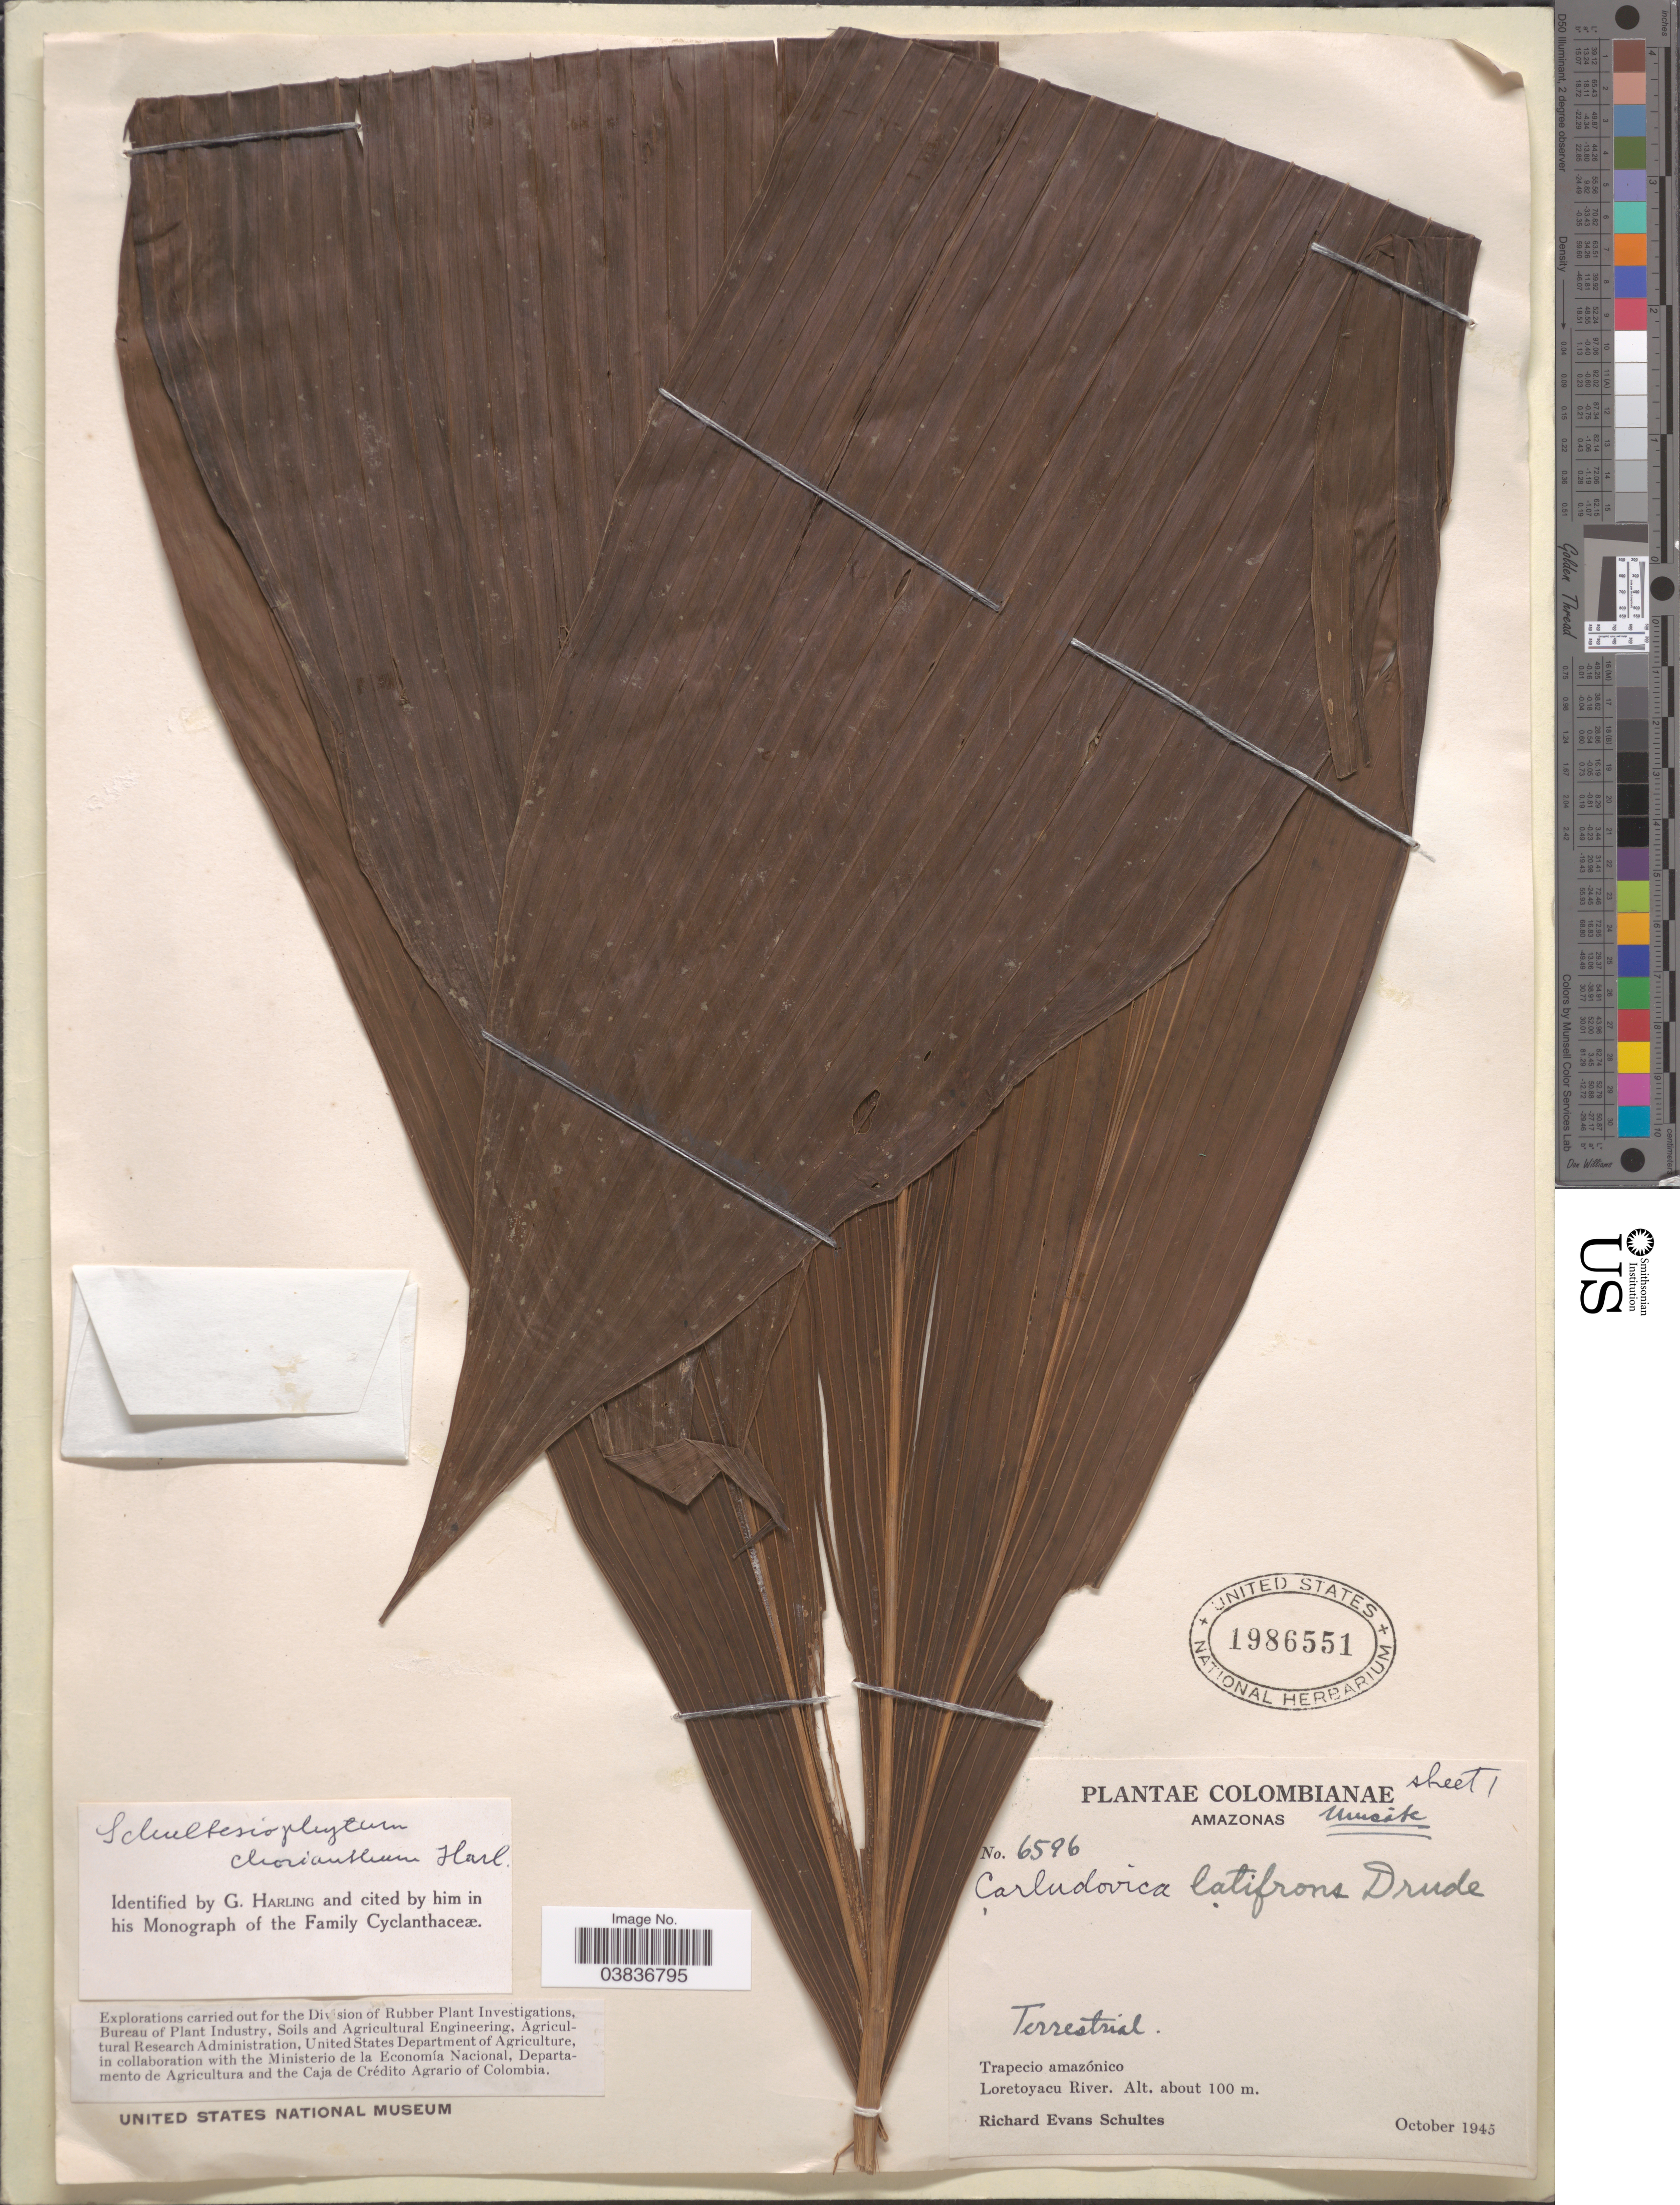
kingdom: Plantae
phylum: Tracheophyta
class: Liliopsida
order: Pandanales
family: Cyclanthaceae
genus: Schultesiophytum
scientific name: Schultesiophytum chorianthum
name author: Harling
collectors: R. E. Schultes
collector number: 6596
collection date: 1945-10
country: Colombia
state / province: Amazônas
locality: Trapecio amazónico. Loretoyacu River.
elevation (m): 100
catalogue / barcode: US 1986551